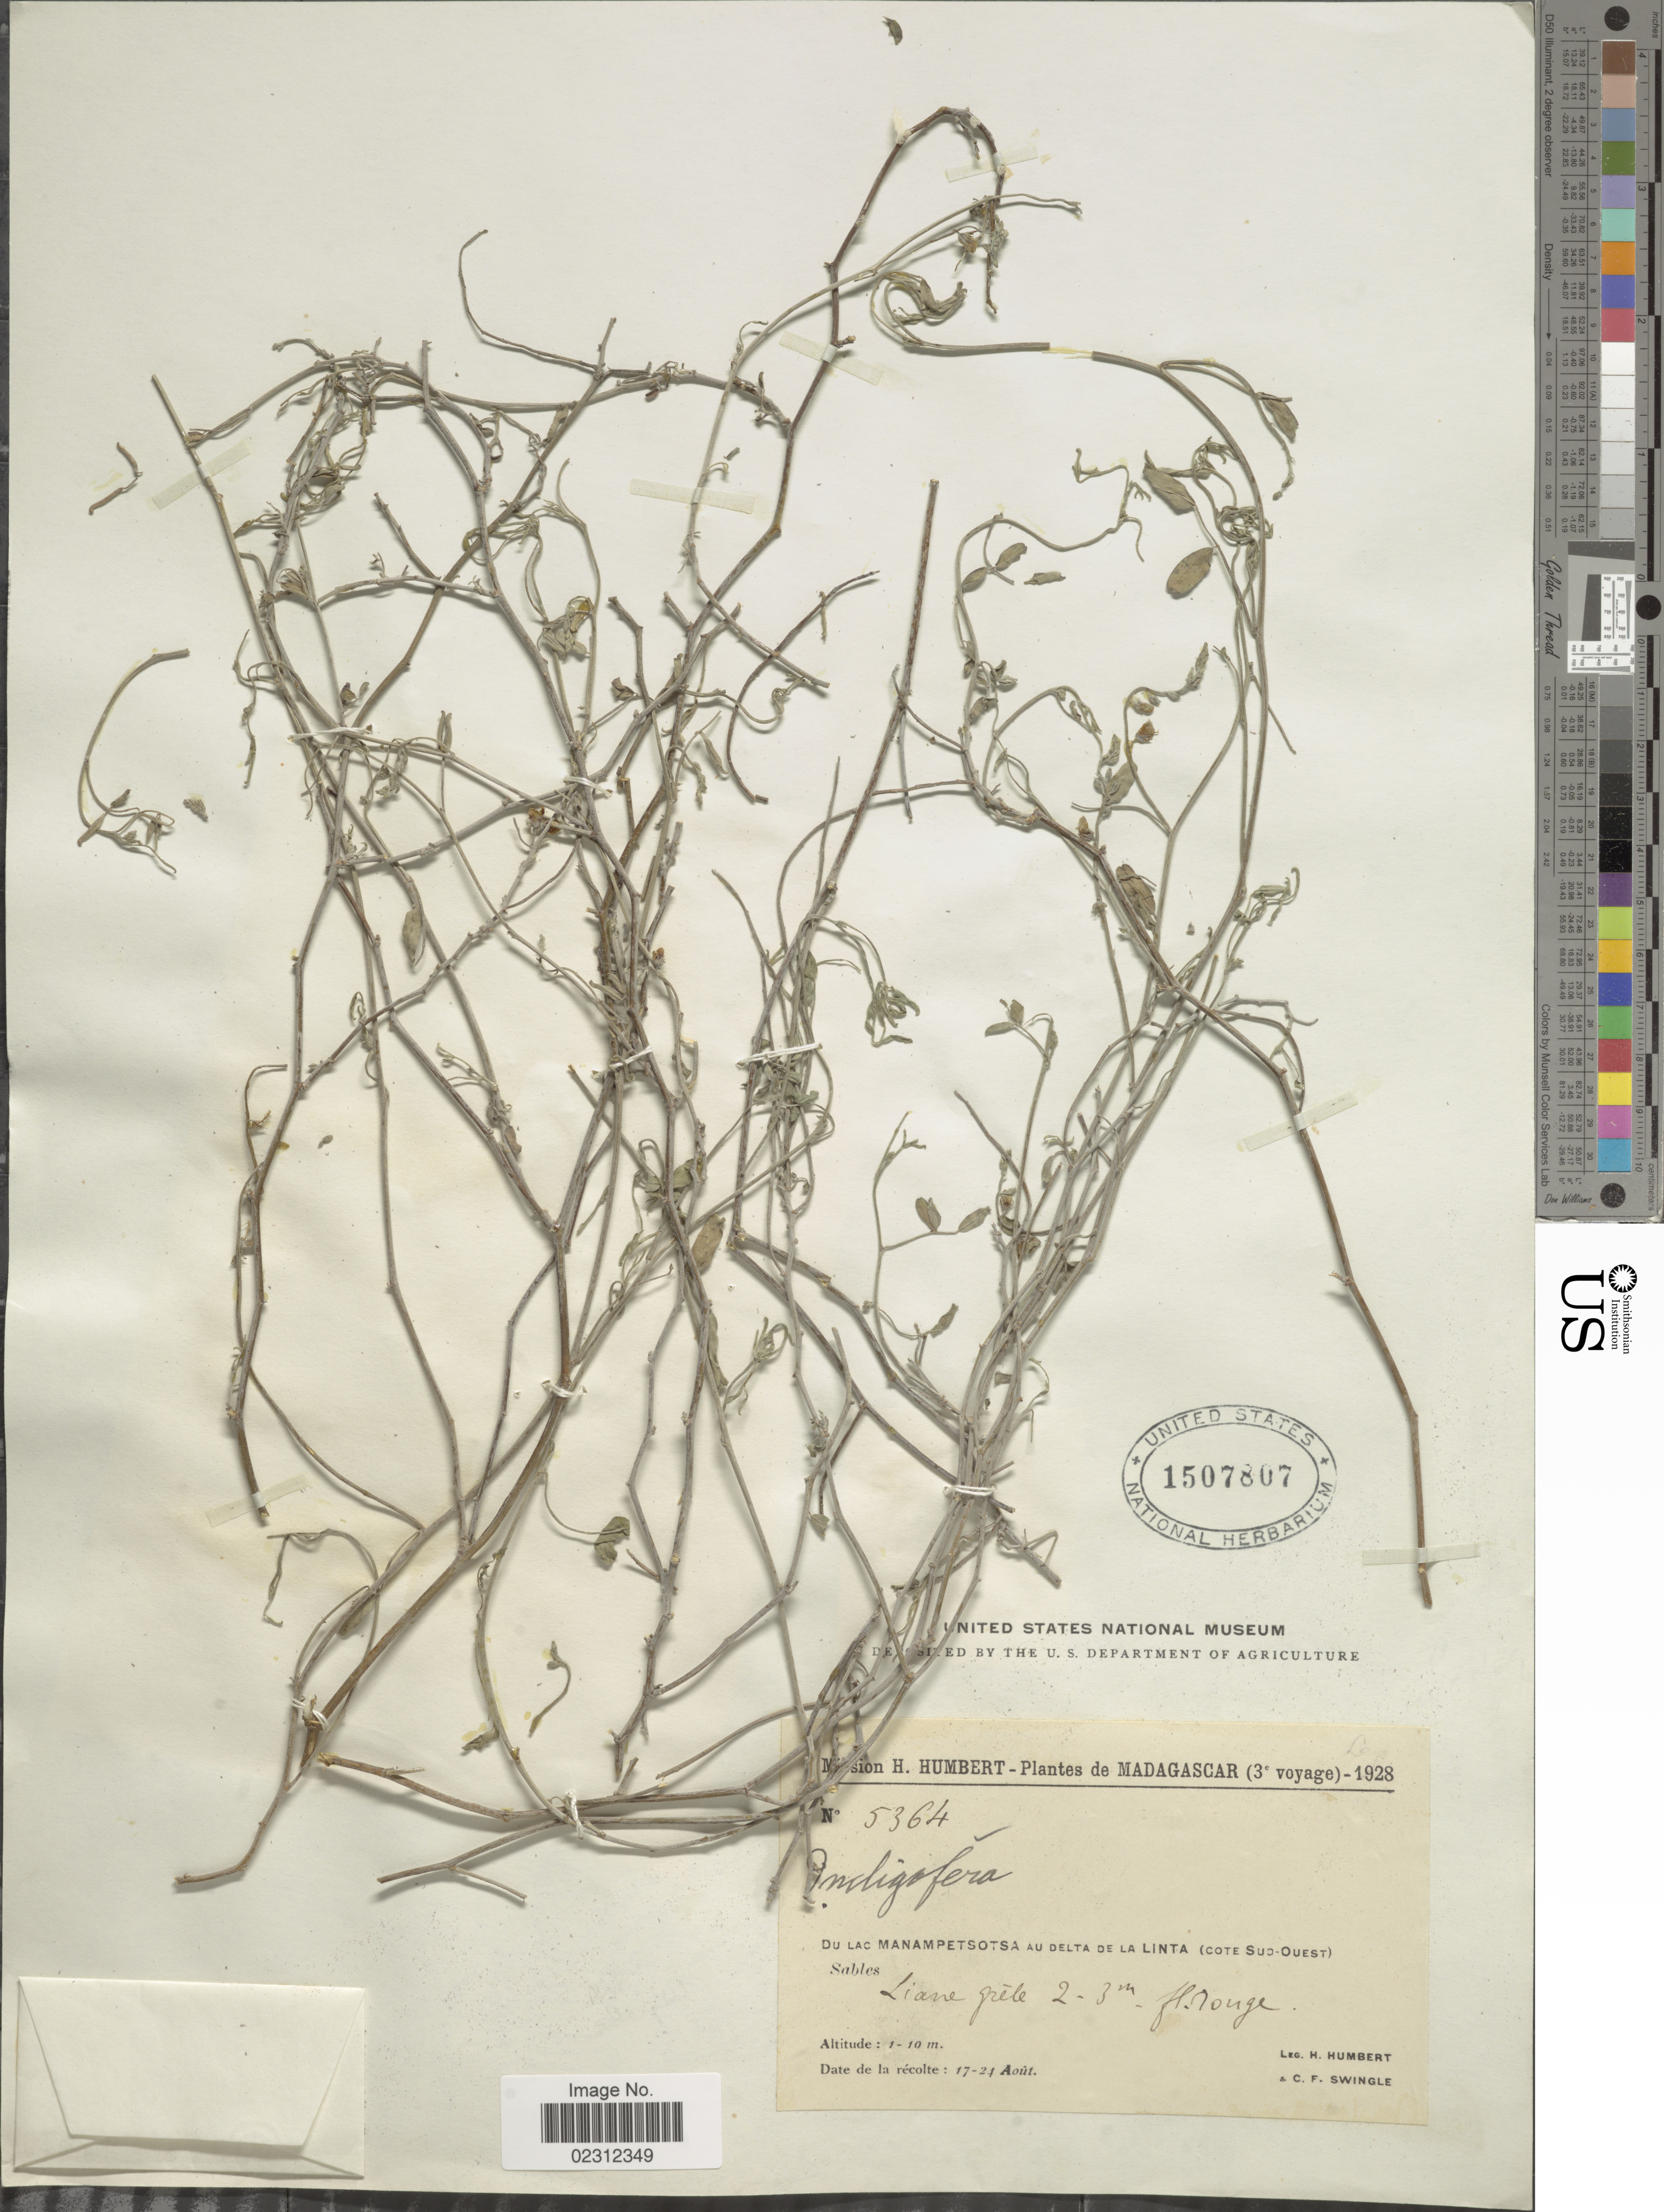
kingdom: Plantae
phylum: Tracheophyta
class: Magnoliopsida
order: Fabales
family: Fabaceae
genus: Indigofera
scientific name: Indigofera sp.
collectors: H. Humbert & C. Swingle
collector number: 5364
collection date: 1928-08-17/1928-08-24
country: Madagascar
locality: Du Lac Manampestsotsa au Delta de la Linta (cote Sud-Ouest)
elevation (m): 1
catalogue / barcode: US 1507807